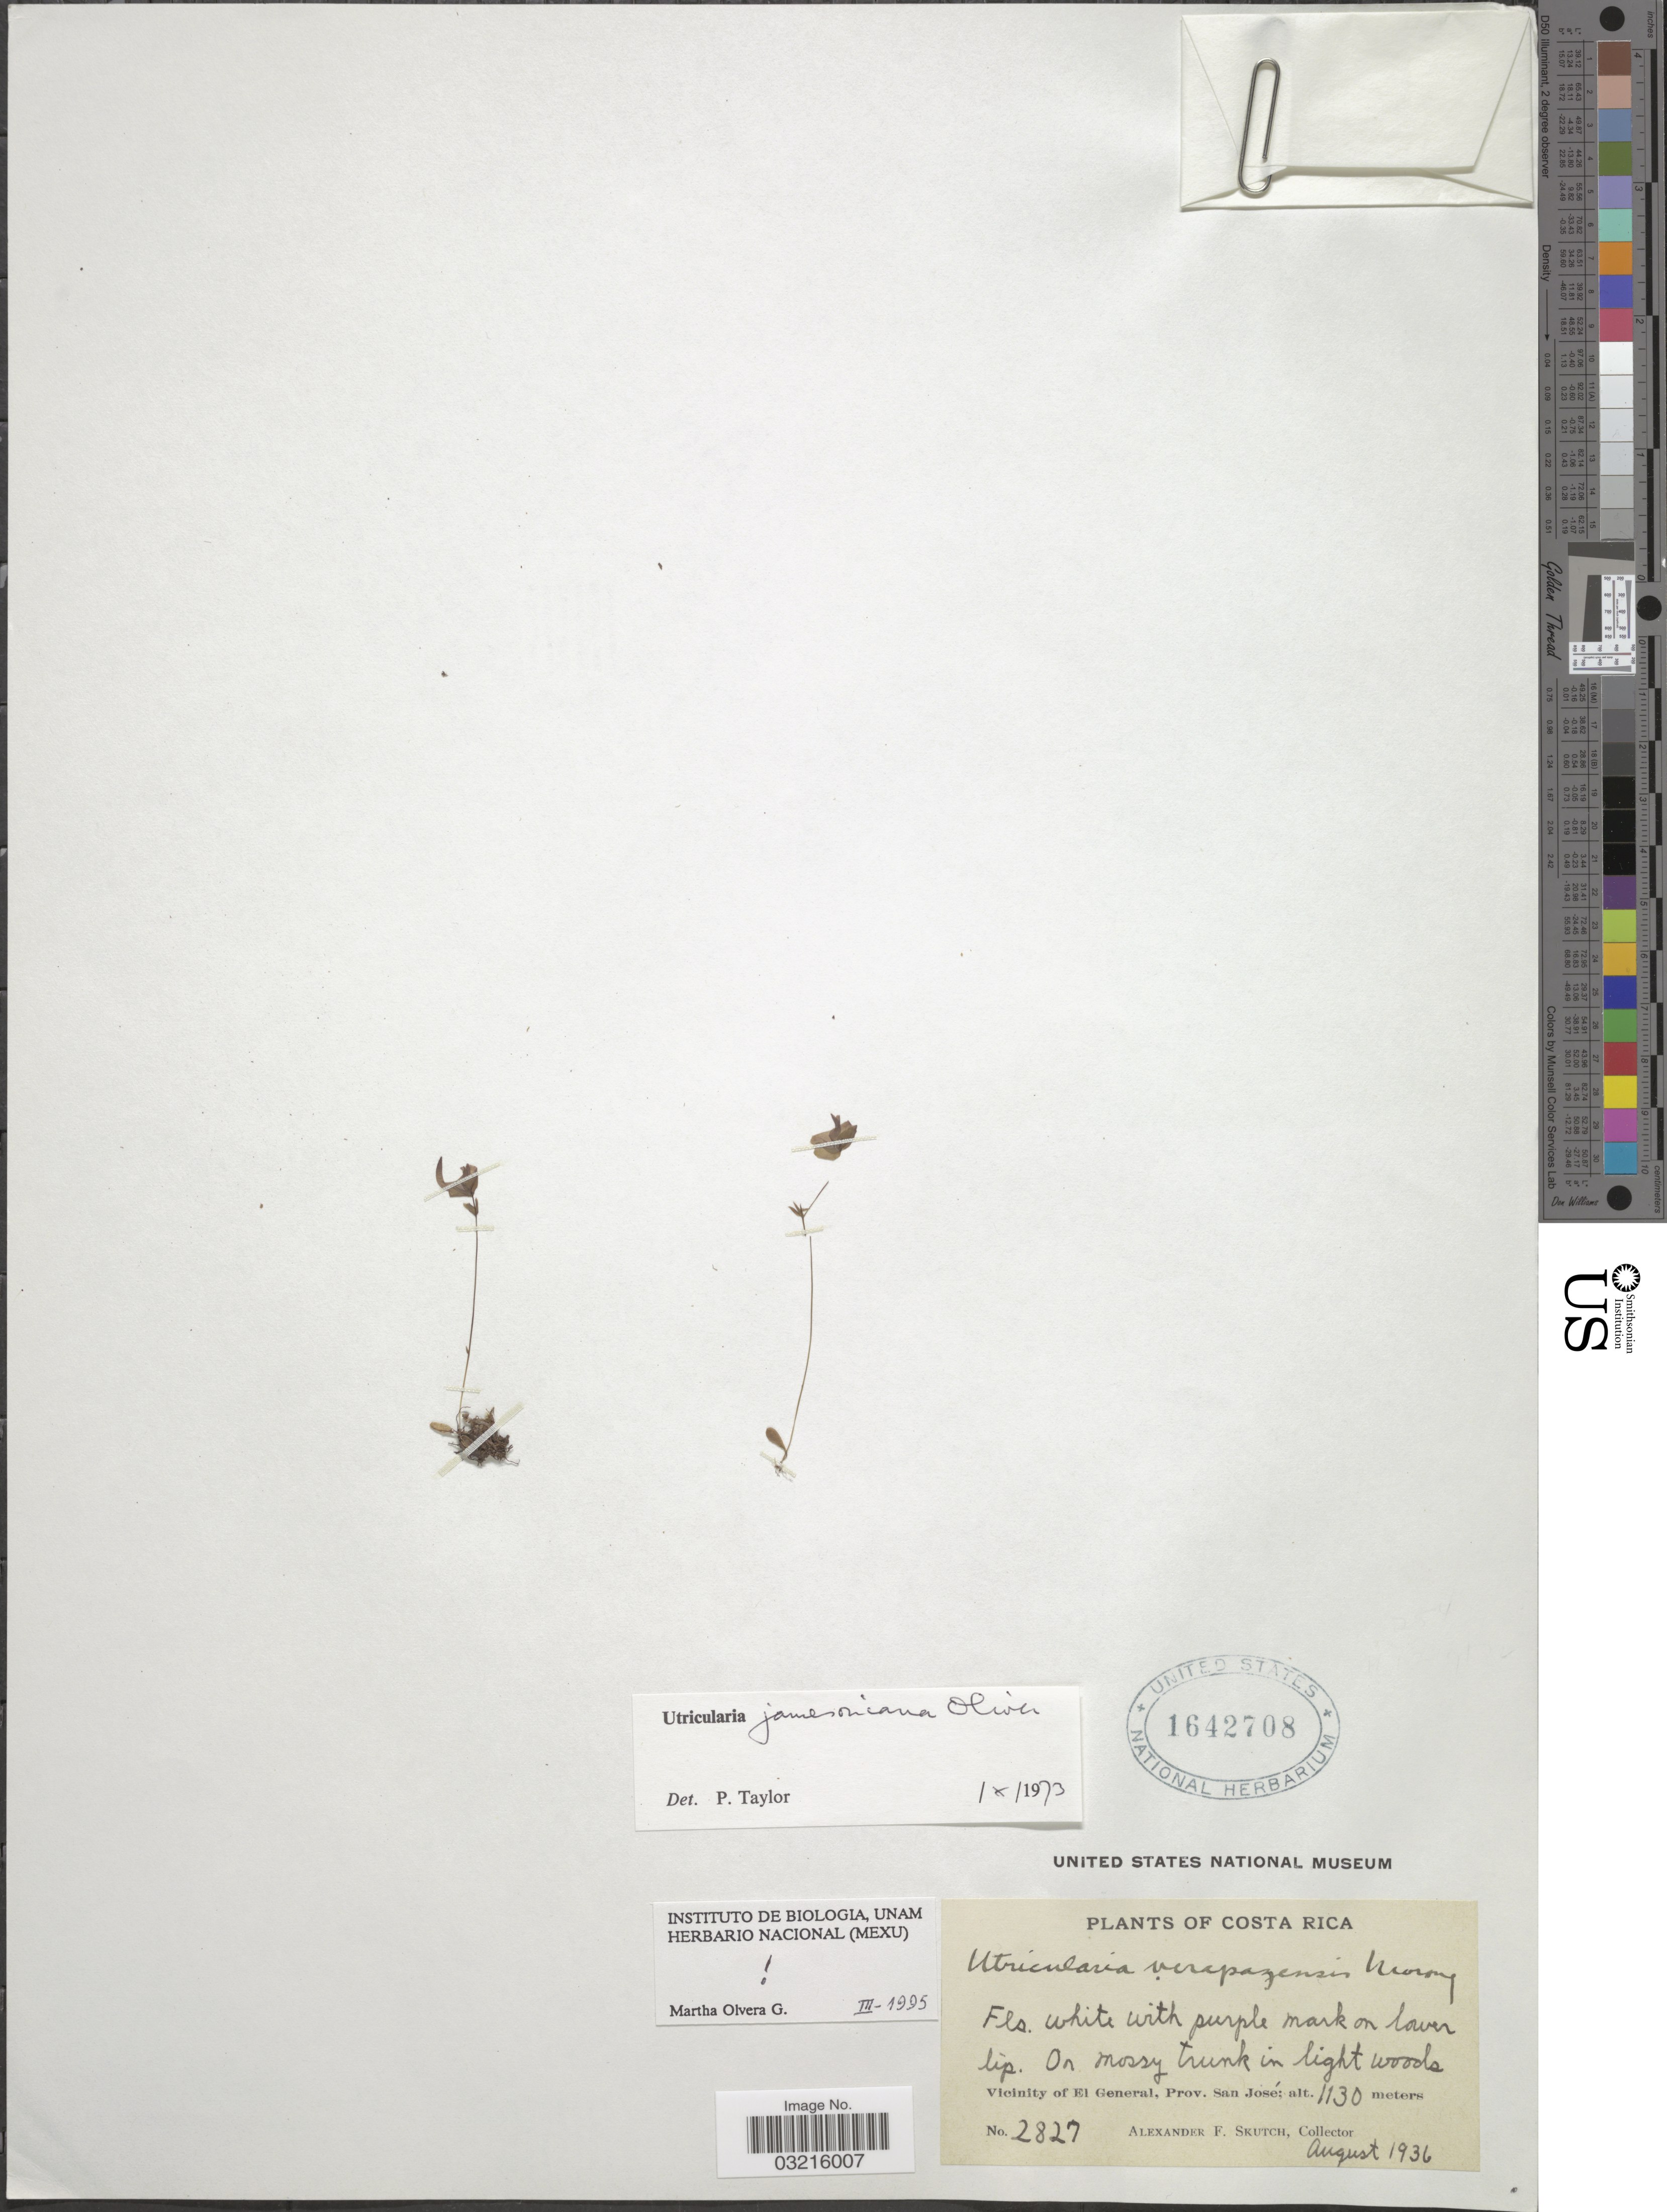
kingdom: Plantae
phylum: Tracheophyta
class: Magnoliopsida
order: Lamiales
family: Lentibulariaceae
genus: Utricularia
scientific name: Utricularia jamesoniana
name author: Oliv.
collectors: A. F. Skutch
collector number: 2827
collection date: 1936-08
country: Costa Rica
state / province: San José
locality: Vicinity of El General.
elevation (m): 1130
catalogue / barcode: US 1642708